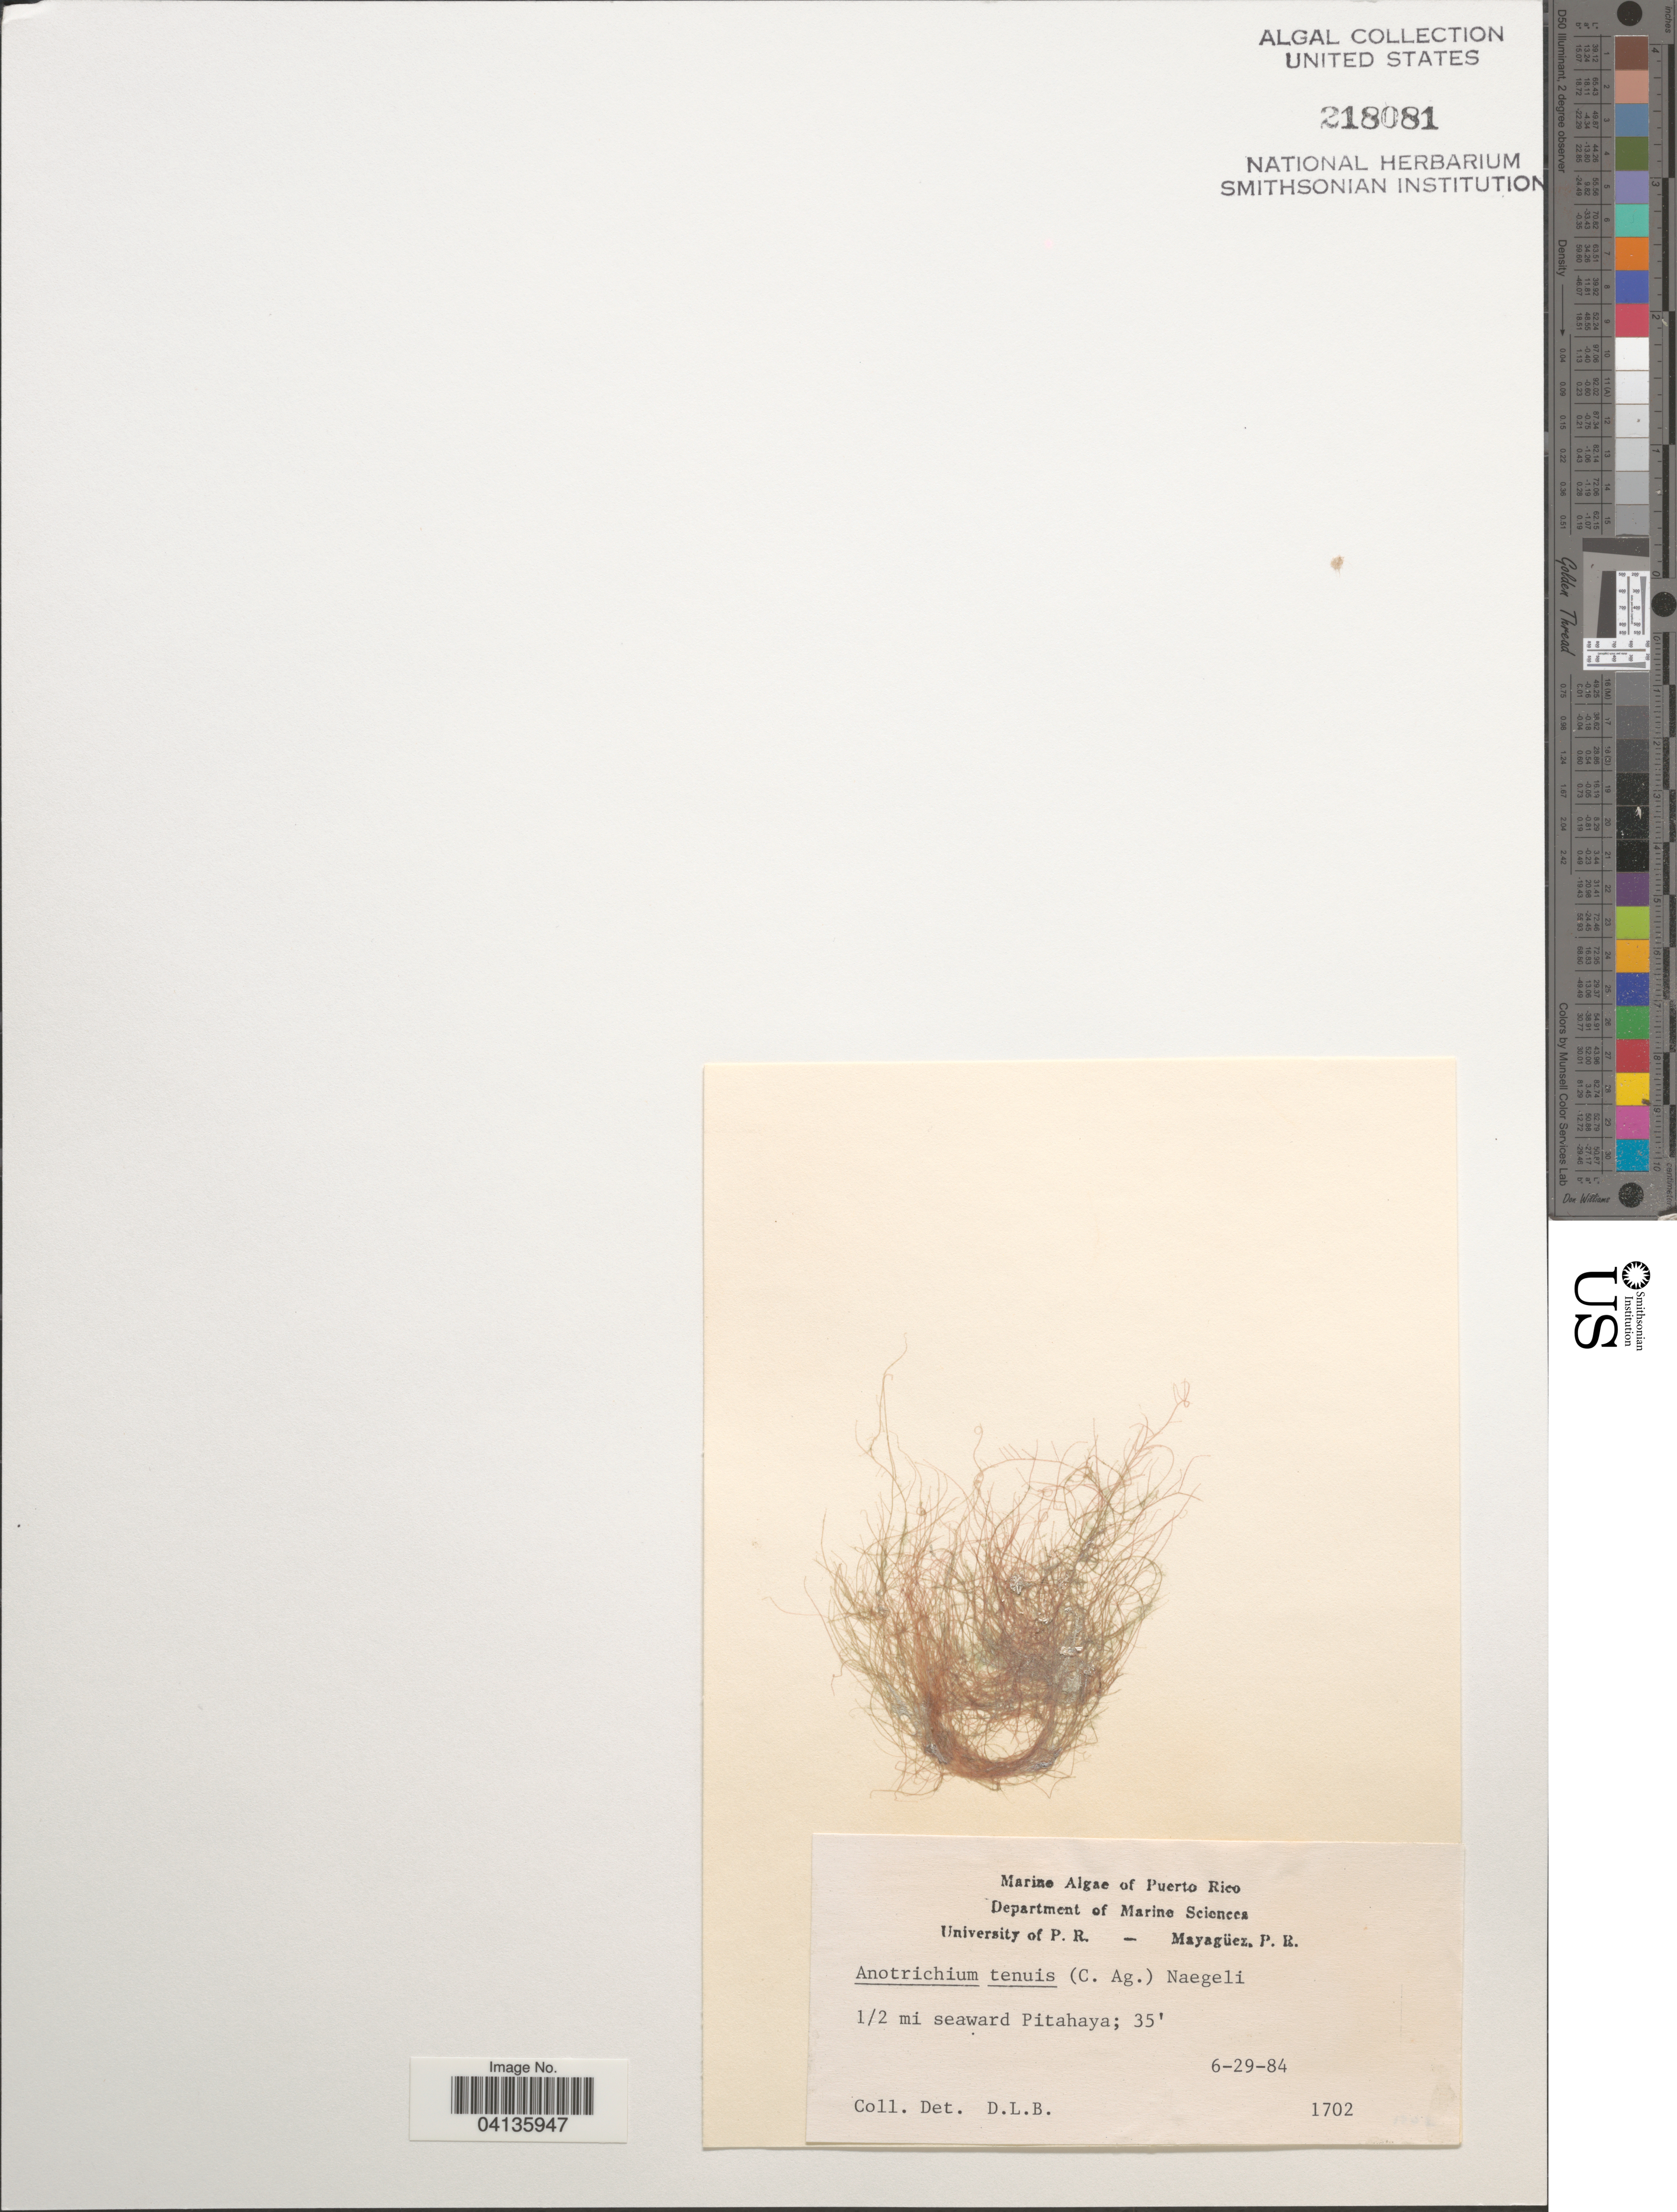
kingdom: Plantae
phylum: Rhodophyta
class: Florideophyceae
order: Ceramiales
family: Wrangeliaceae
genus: Anotrichium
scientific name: Anotrichium tenue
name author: (C. Agardh) Nägeli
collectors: D. L. B.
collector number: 1702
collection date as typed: Transcribed d/m/y: 29/6/84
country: Puerto Rico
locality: ½ mi seaward Pitahaya.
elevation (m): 11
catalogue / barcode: US 218081